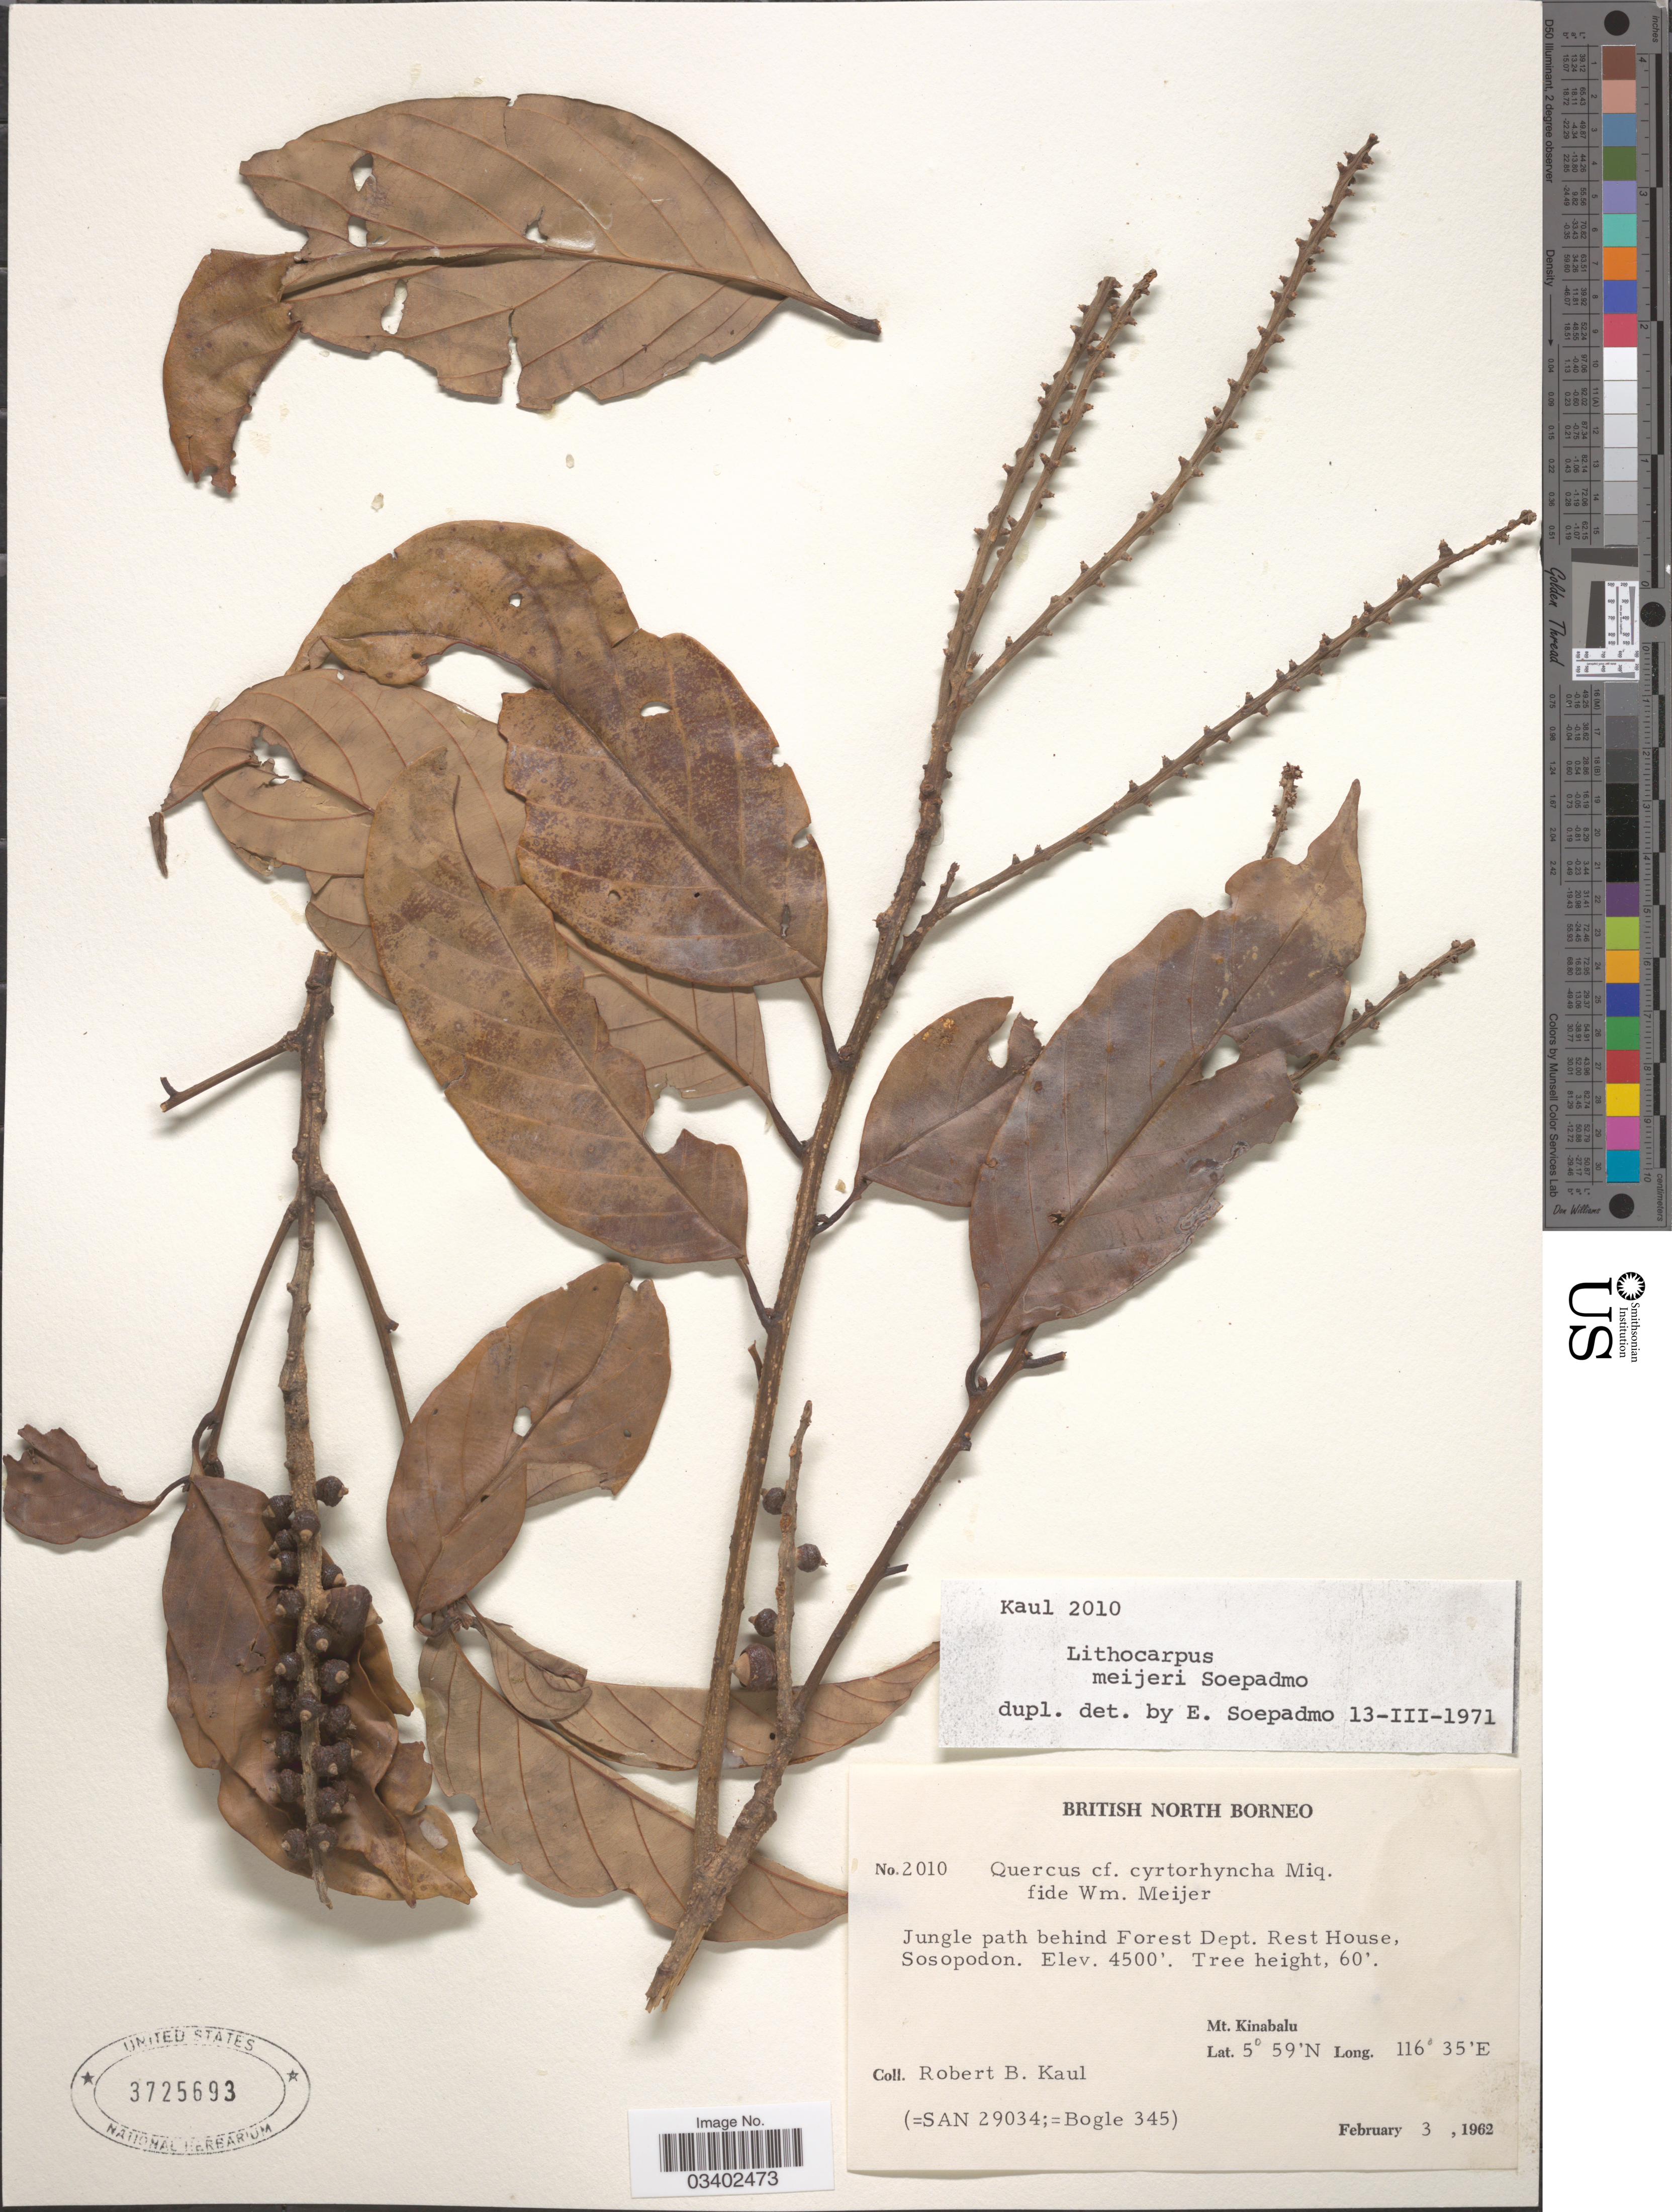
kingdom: Plantae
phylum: Tracheophyta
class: Magnoliopsida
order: Fagales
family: Fagaceae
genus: Lithocarpus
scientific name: Lithocarpus meijeri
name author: Soepadmo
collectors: R. Kaul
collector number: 2010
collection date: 1962-02-03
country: Malaysia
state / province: Sabah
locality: British North Borneo. Jungle path behind Forest Dept. Rest House, Sosopodon. Mt. Kinabalu.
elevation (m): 1372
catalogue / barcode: US 3725693